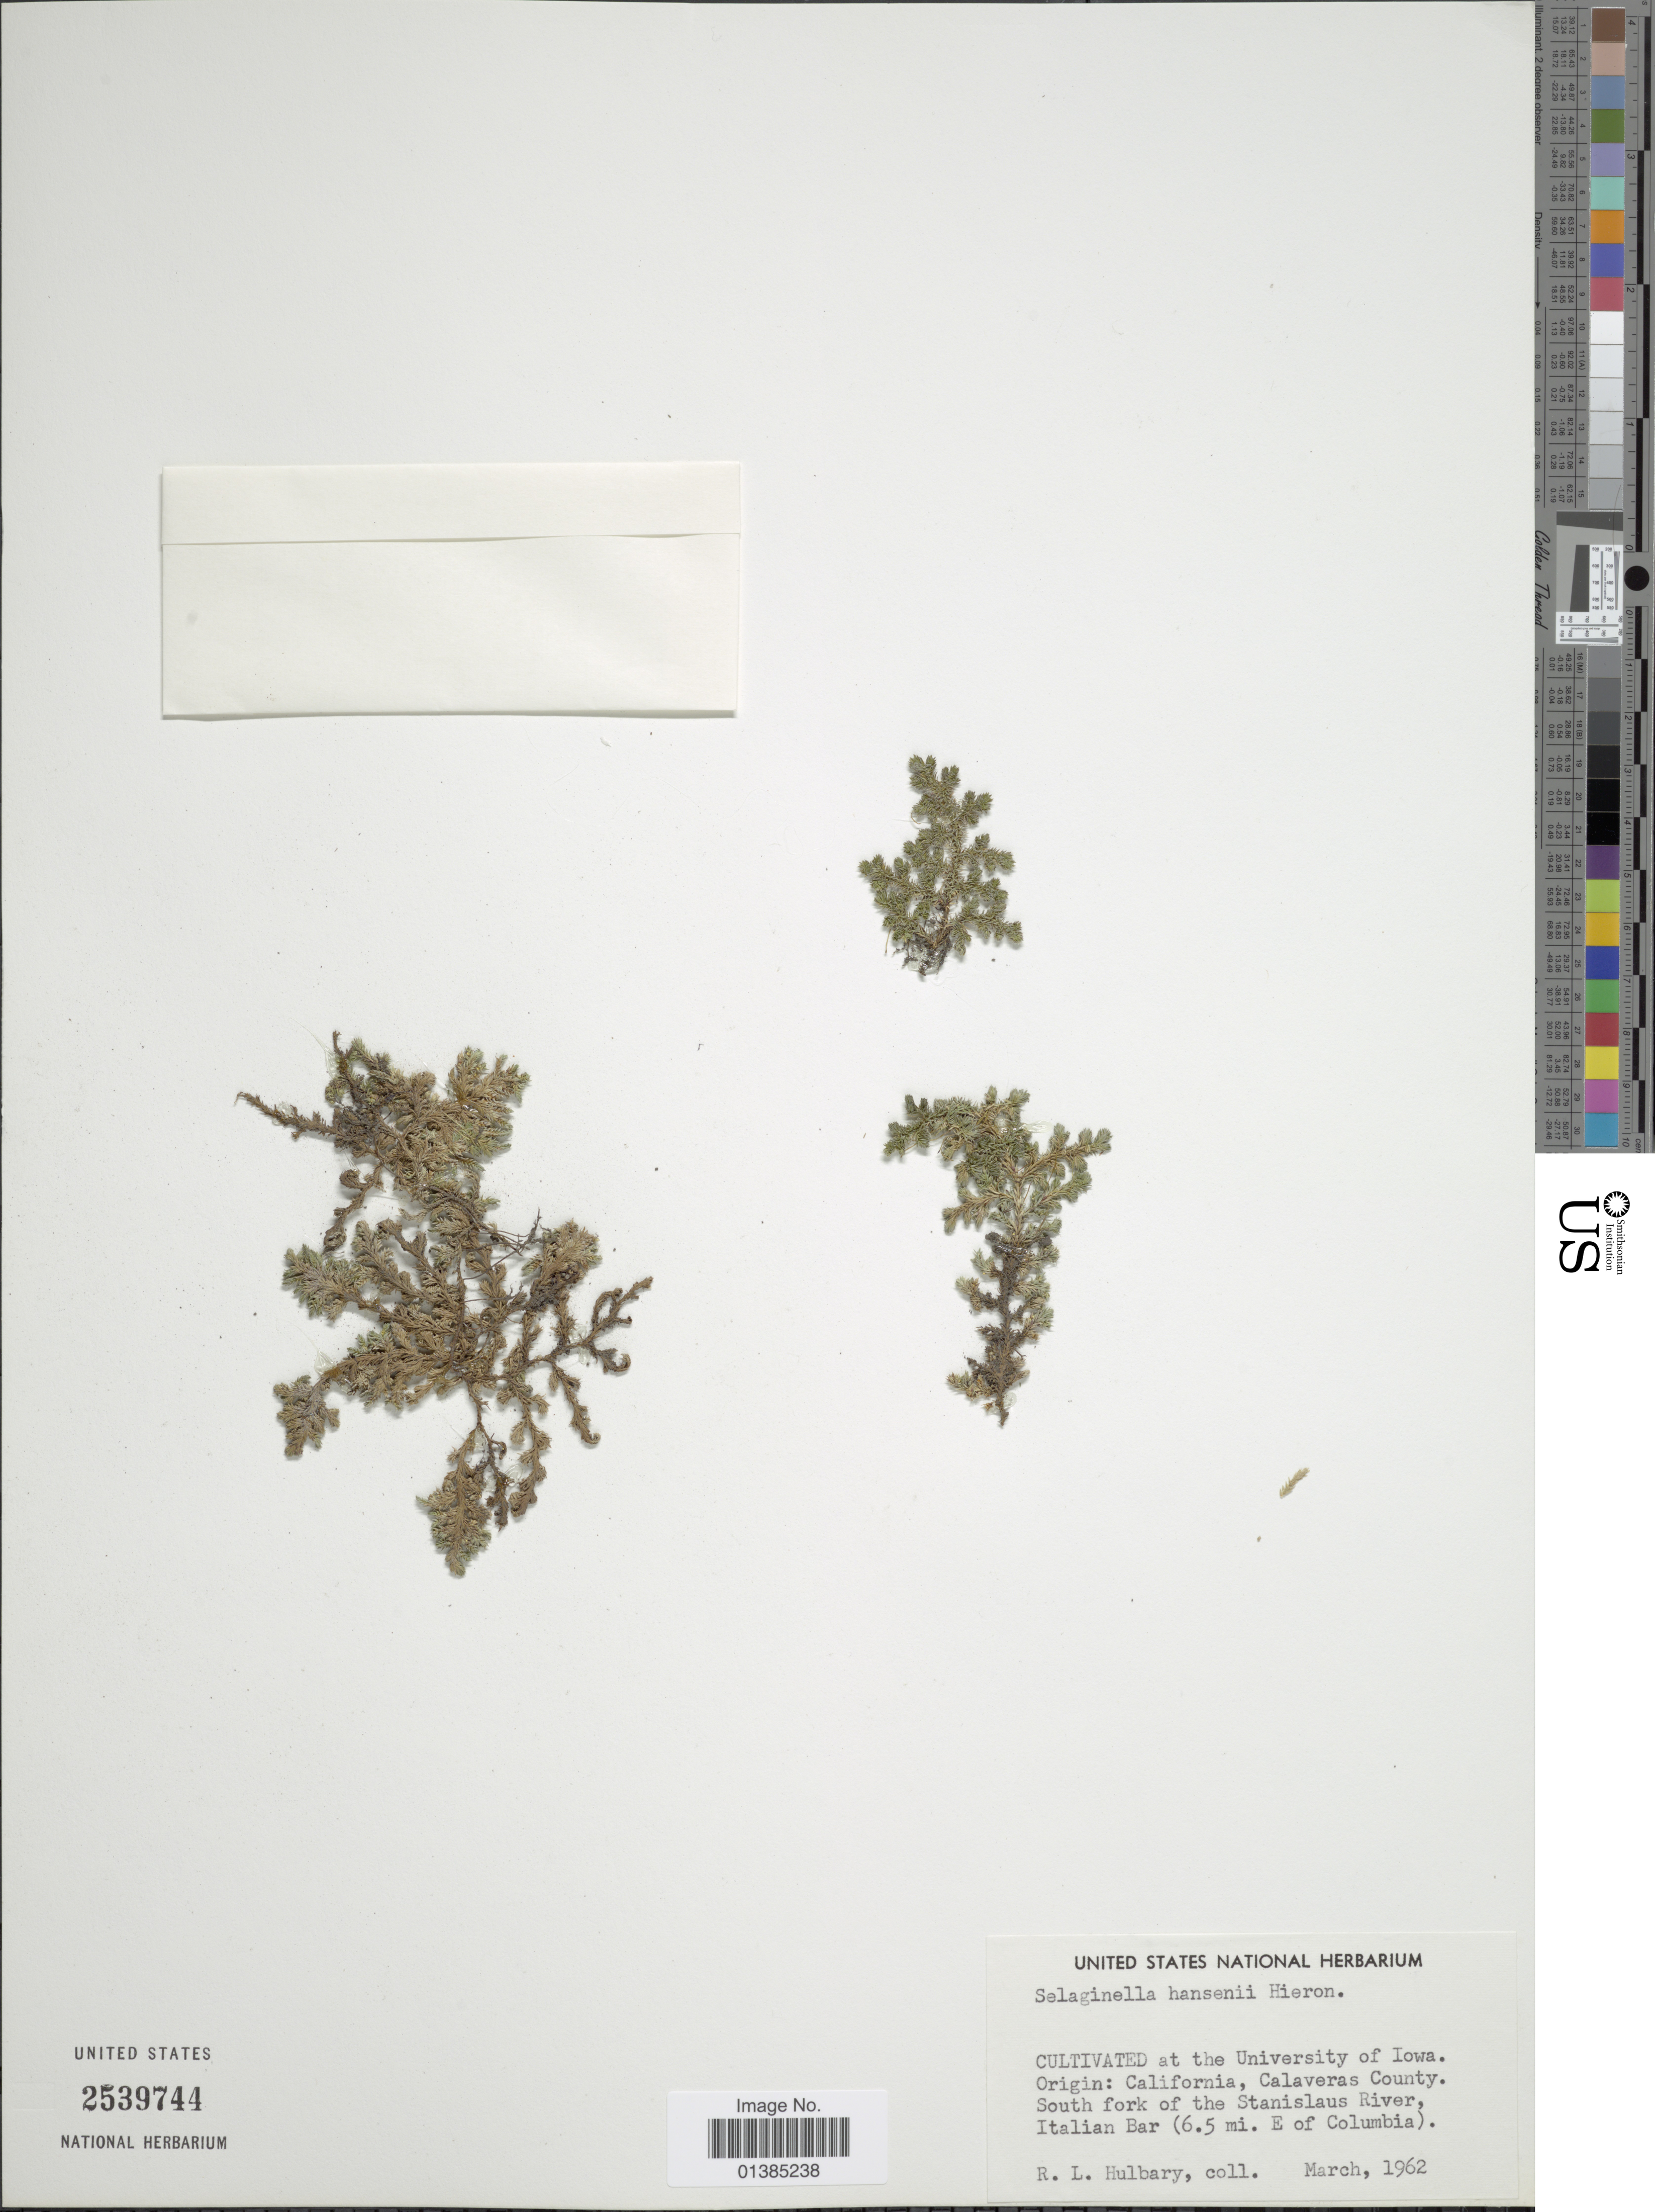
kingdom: Plantae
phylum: Tracheophyta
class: Lycopodiopsida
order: Selaginellales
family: Selaginellaceae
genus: Selaginella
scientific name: Selaginella hansenii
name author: Hieron.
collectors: R. Hulbary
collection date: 1962-03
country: United States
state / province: Iowa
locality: Cultivated at the University of Iowa.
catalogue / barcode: US 2539744